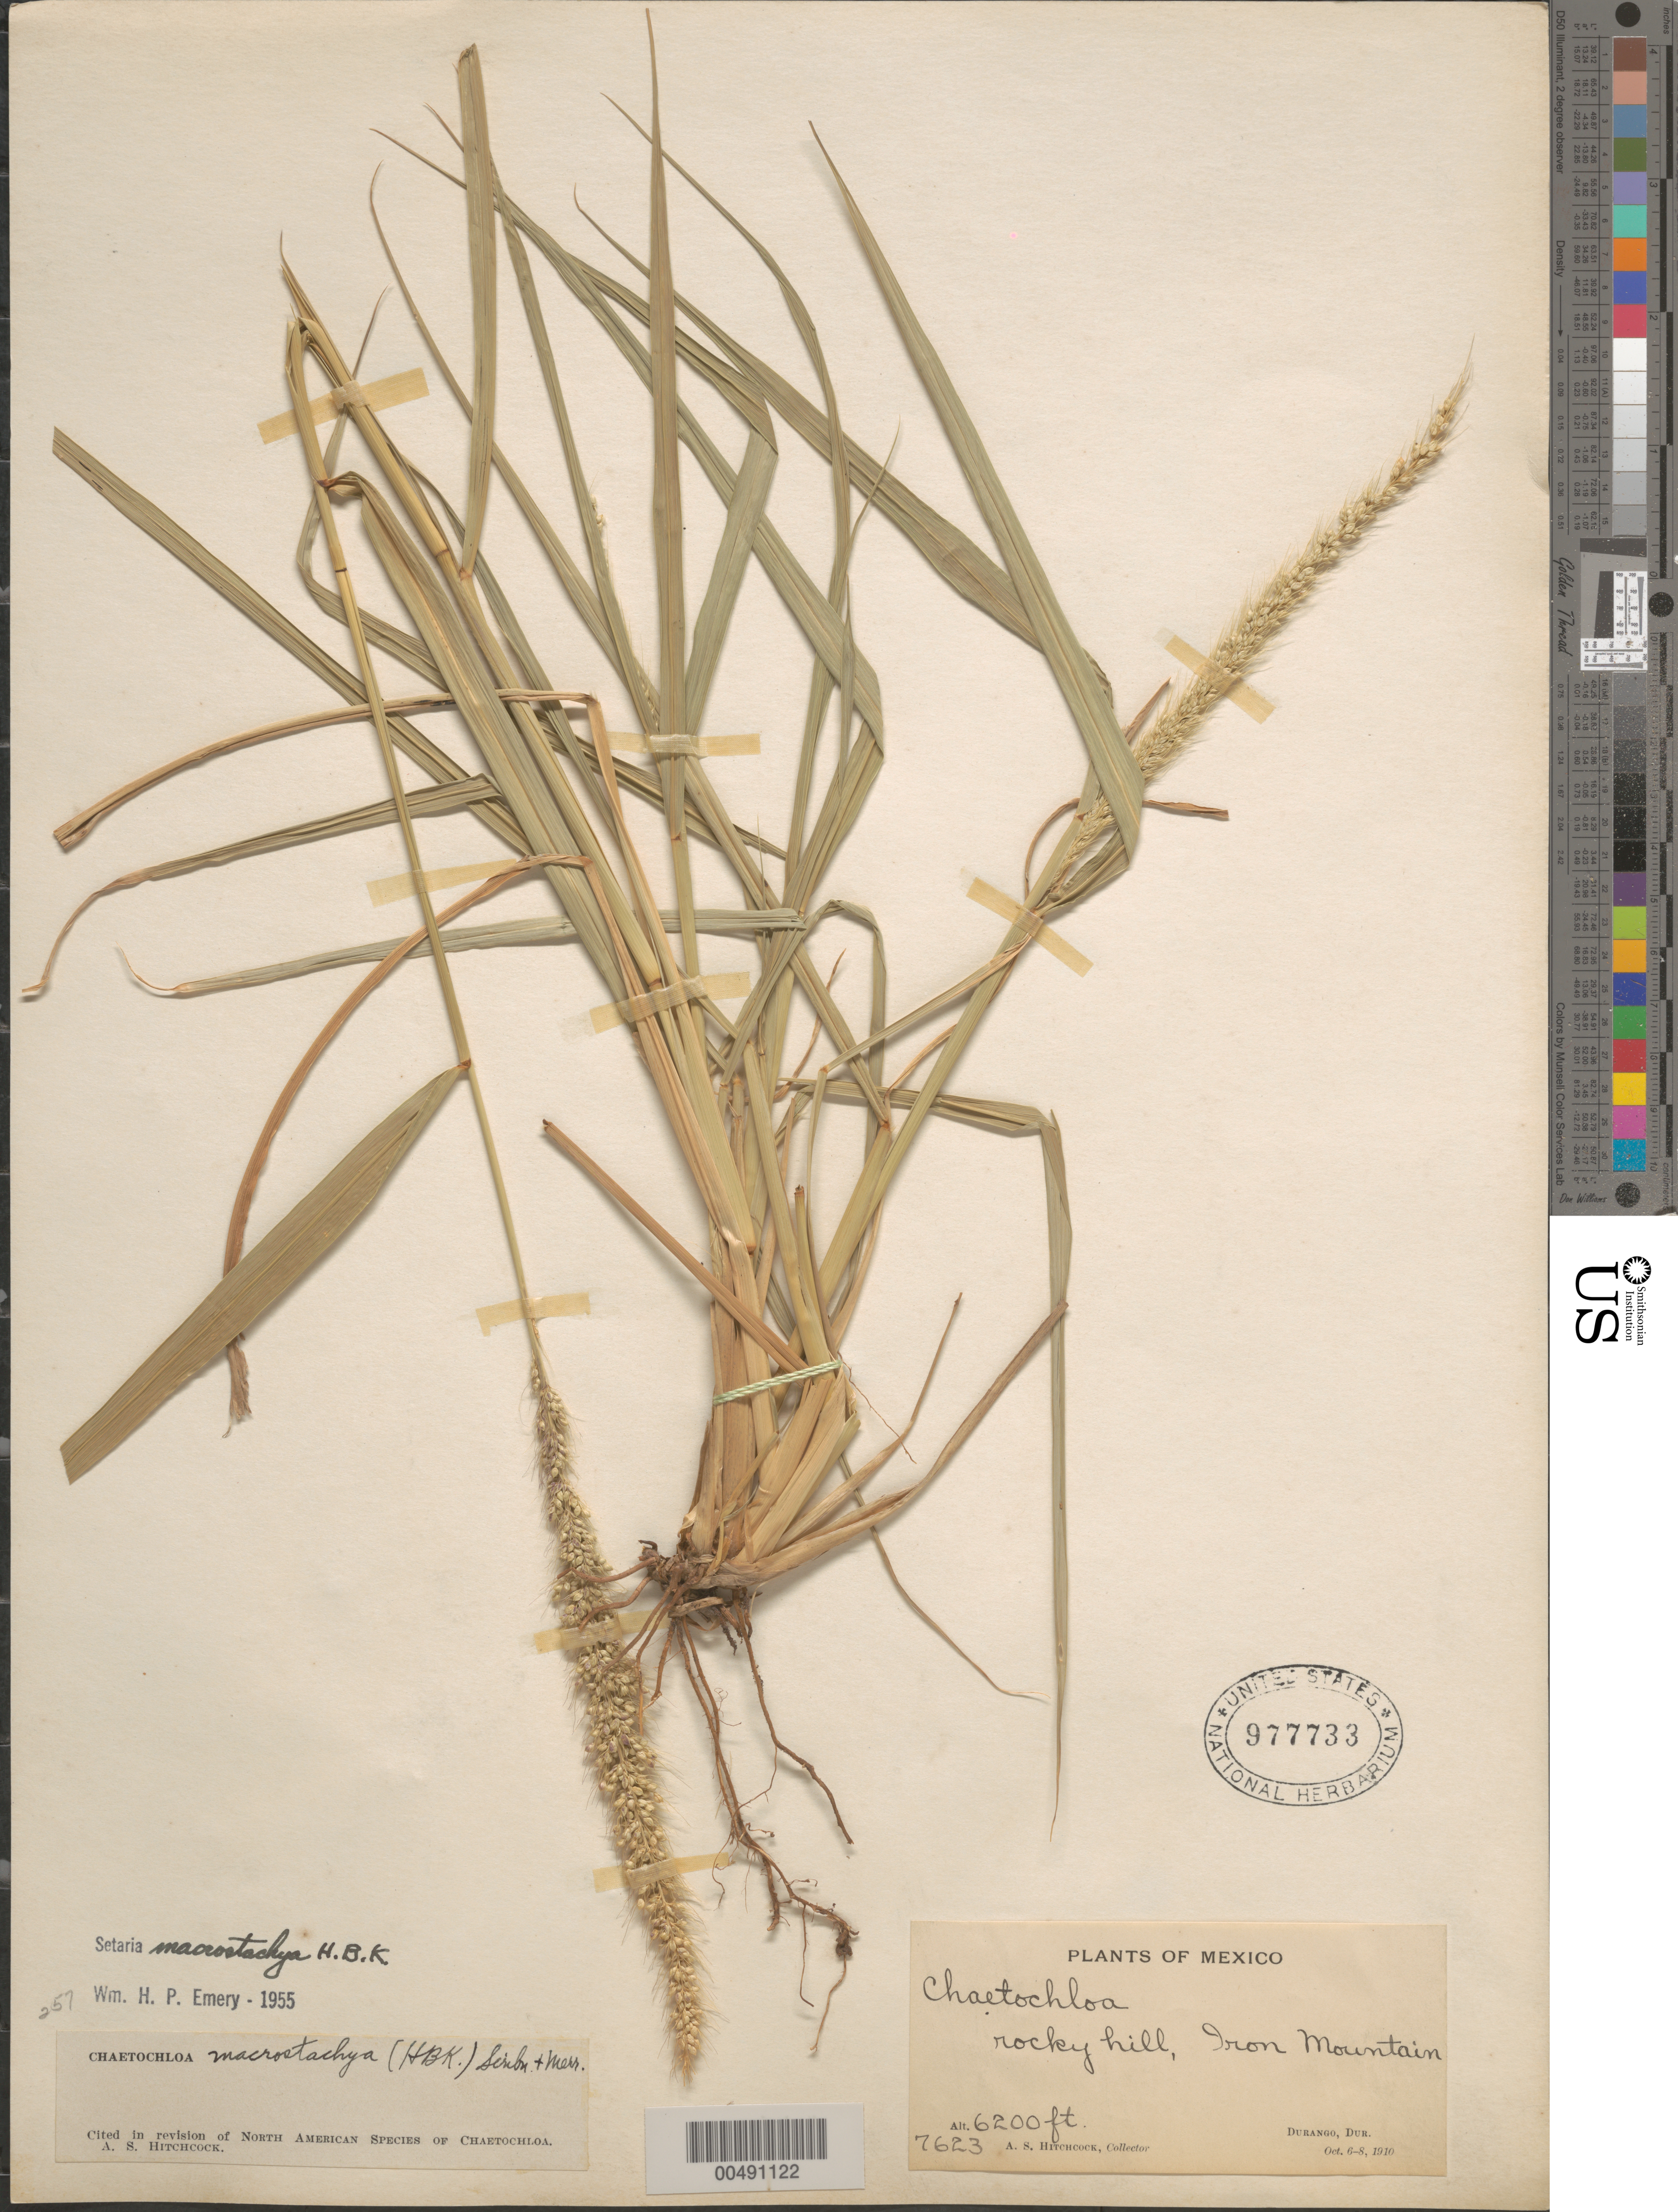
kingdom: Plantae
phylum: Tracheophyta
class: Liliopsida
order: Poales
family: Poaceae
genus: Setaria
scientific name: Setaria macrostachya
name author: Kunth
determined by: Emery, W. H. P.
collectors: A. S. Hitchcock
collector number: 7623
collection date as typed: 6 Oct 1910 to 8 Oct 1910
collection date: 1910-10-06/1910-10-08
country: Mexico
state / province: Durango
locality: Durango, Iron Mtn.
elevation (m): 1890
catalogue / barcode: US 977733